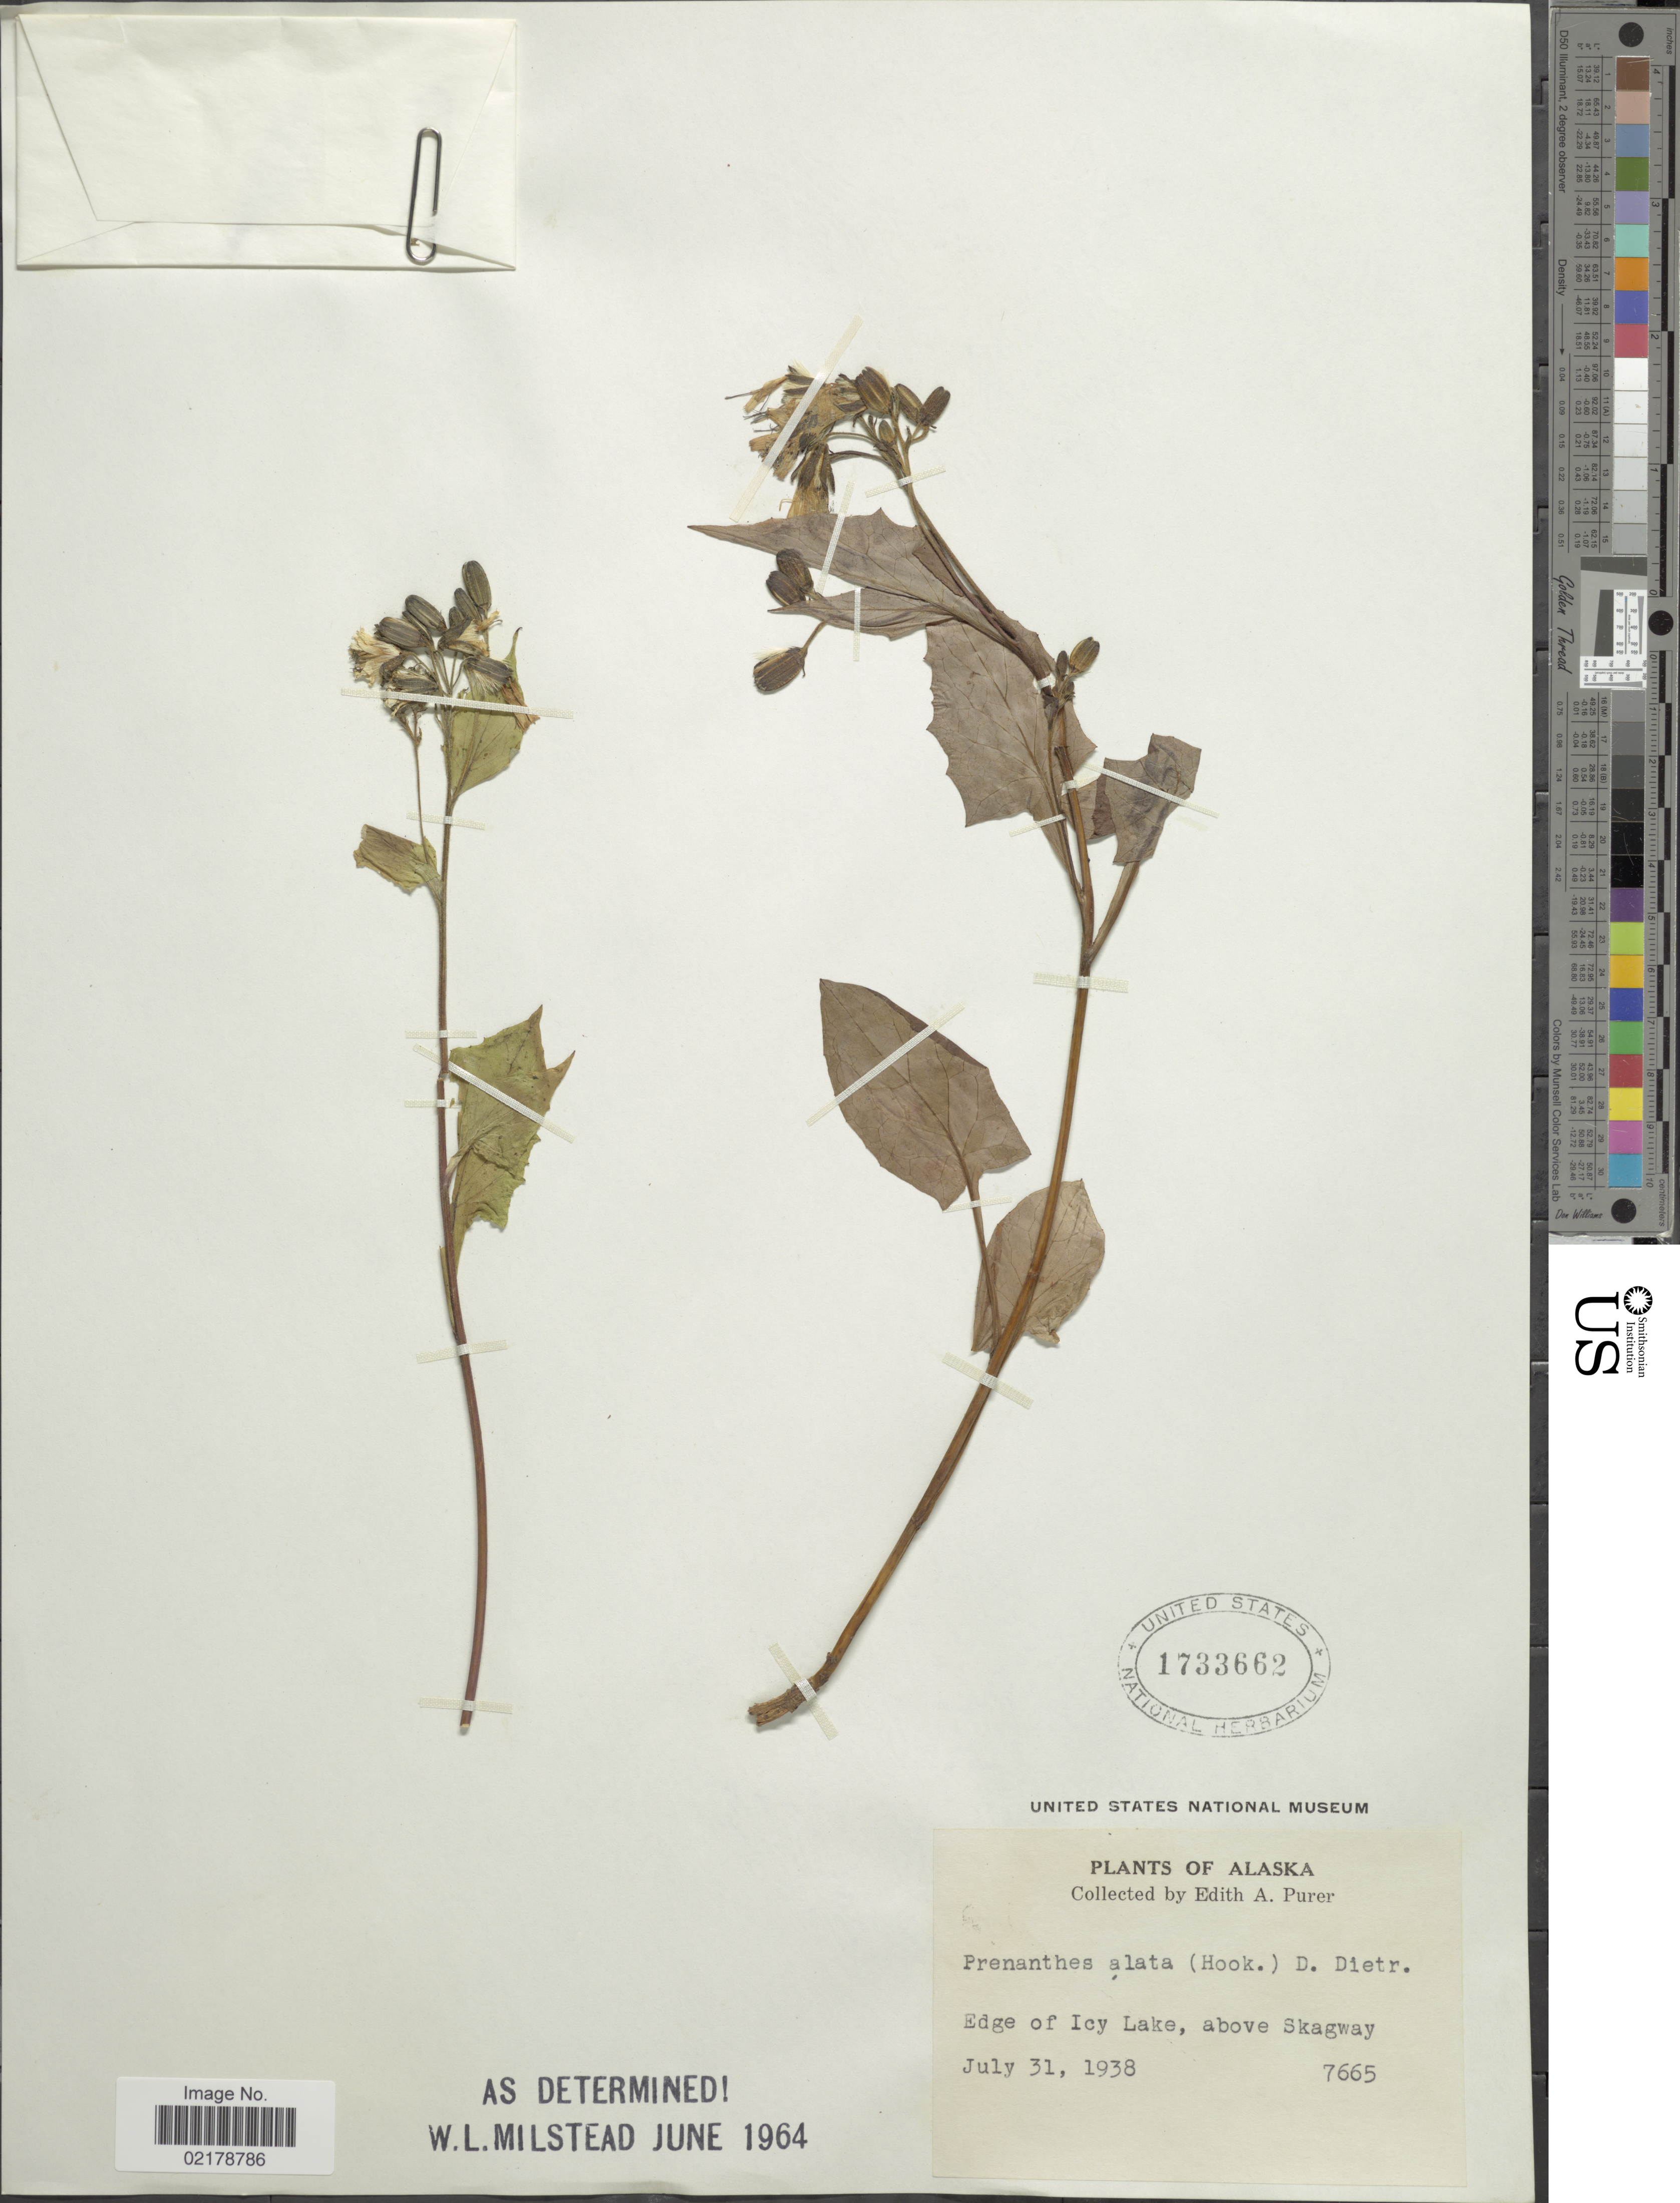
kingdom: Plantae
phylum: Tracheophyta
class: Magnoliopsida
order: Asterales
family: Asteraceae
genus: Nabalus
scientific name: Nabalus alatus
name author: Hook.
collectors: E. Purer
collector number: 7665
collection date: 1938-07-31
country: United States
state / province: Alaska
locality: Edge of Icy Lake, above Skagway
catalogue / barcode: US 1733662